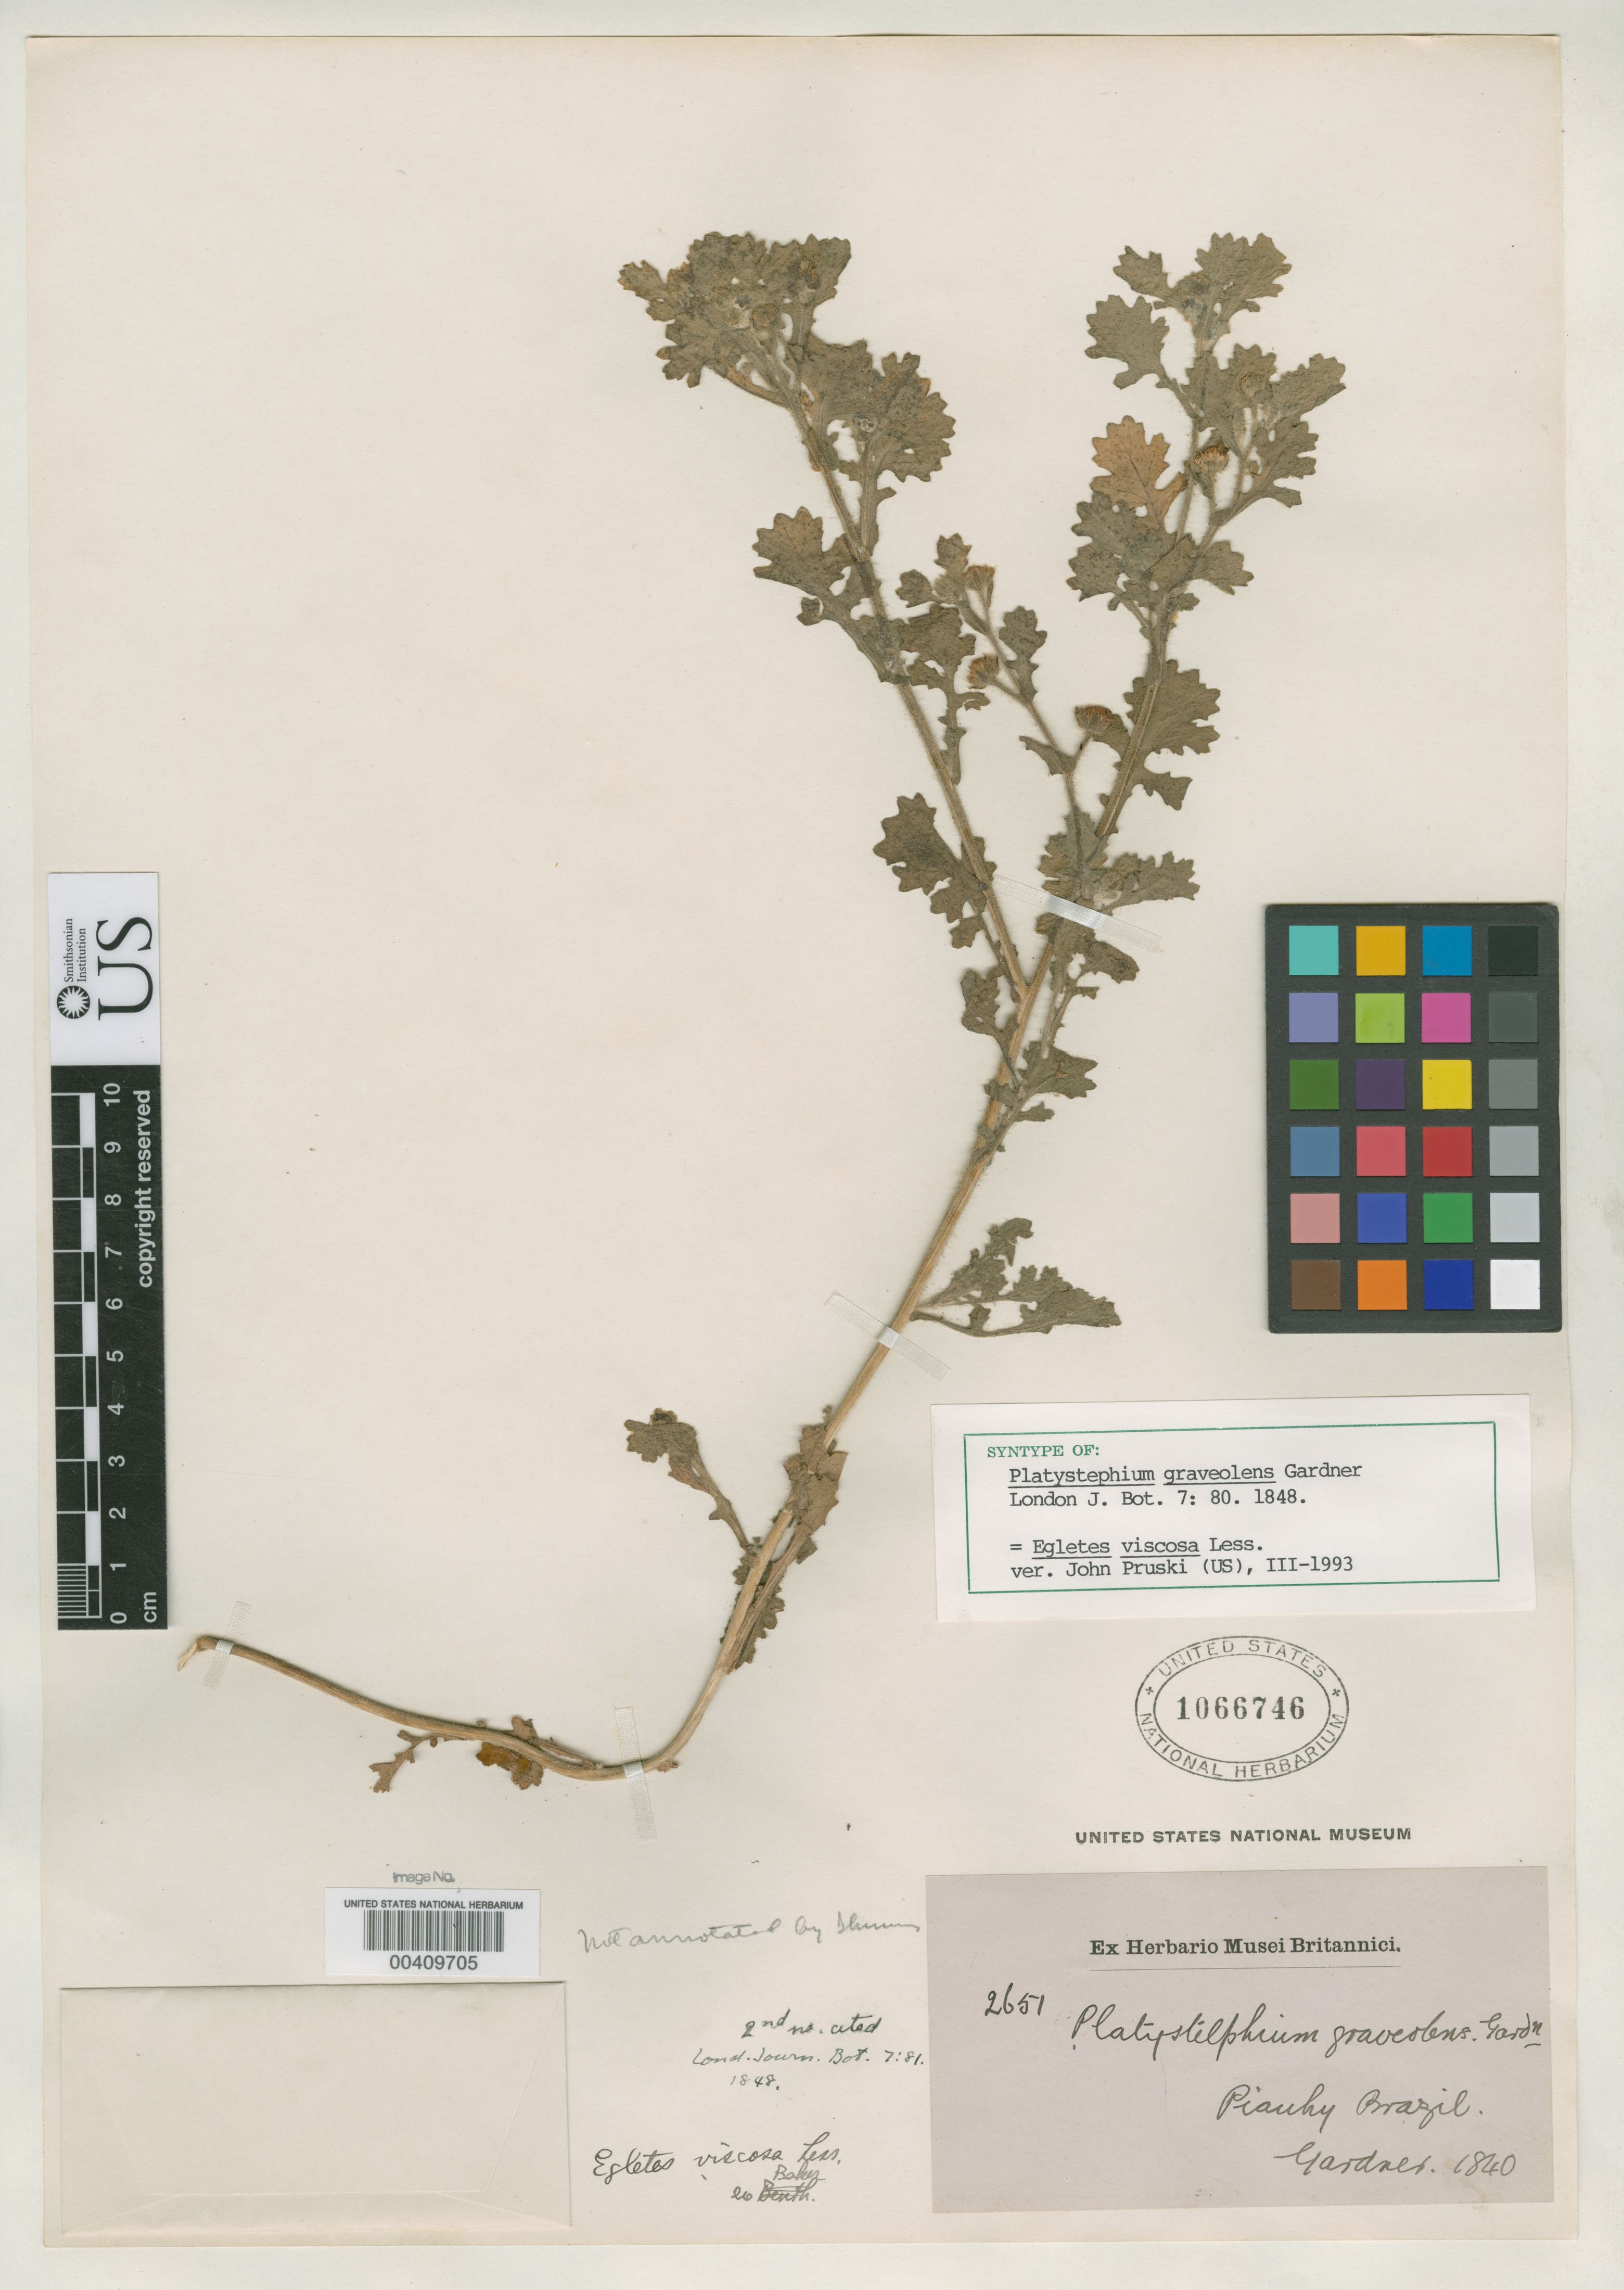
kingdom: Plantae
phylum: Tracheophyta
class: Magnoliopsida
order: Asterales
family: Asteraceae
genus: Platystephium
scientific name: Platystephium graveolens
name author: Gardner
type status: Isosyntype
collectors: G. Gardner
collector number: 2651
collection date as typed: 1840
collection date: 1840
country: Brazil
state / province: Piauí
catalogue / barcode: US 1066746